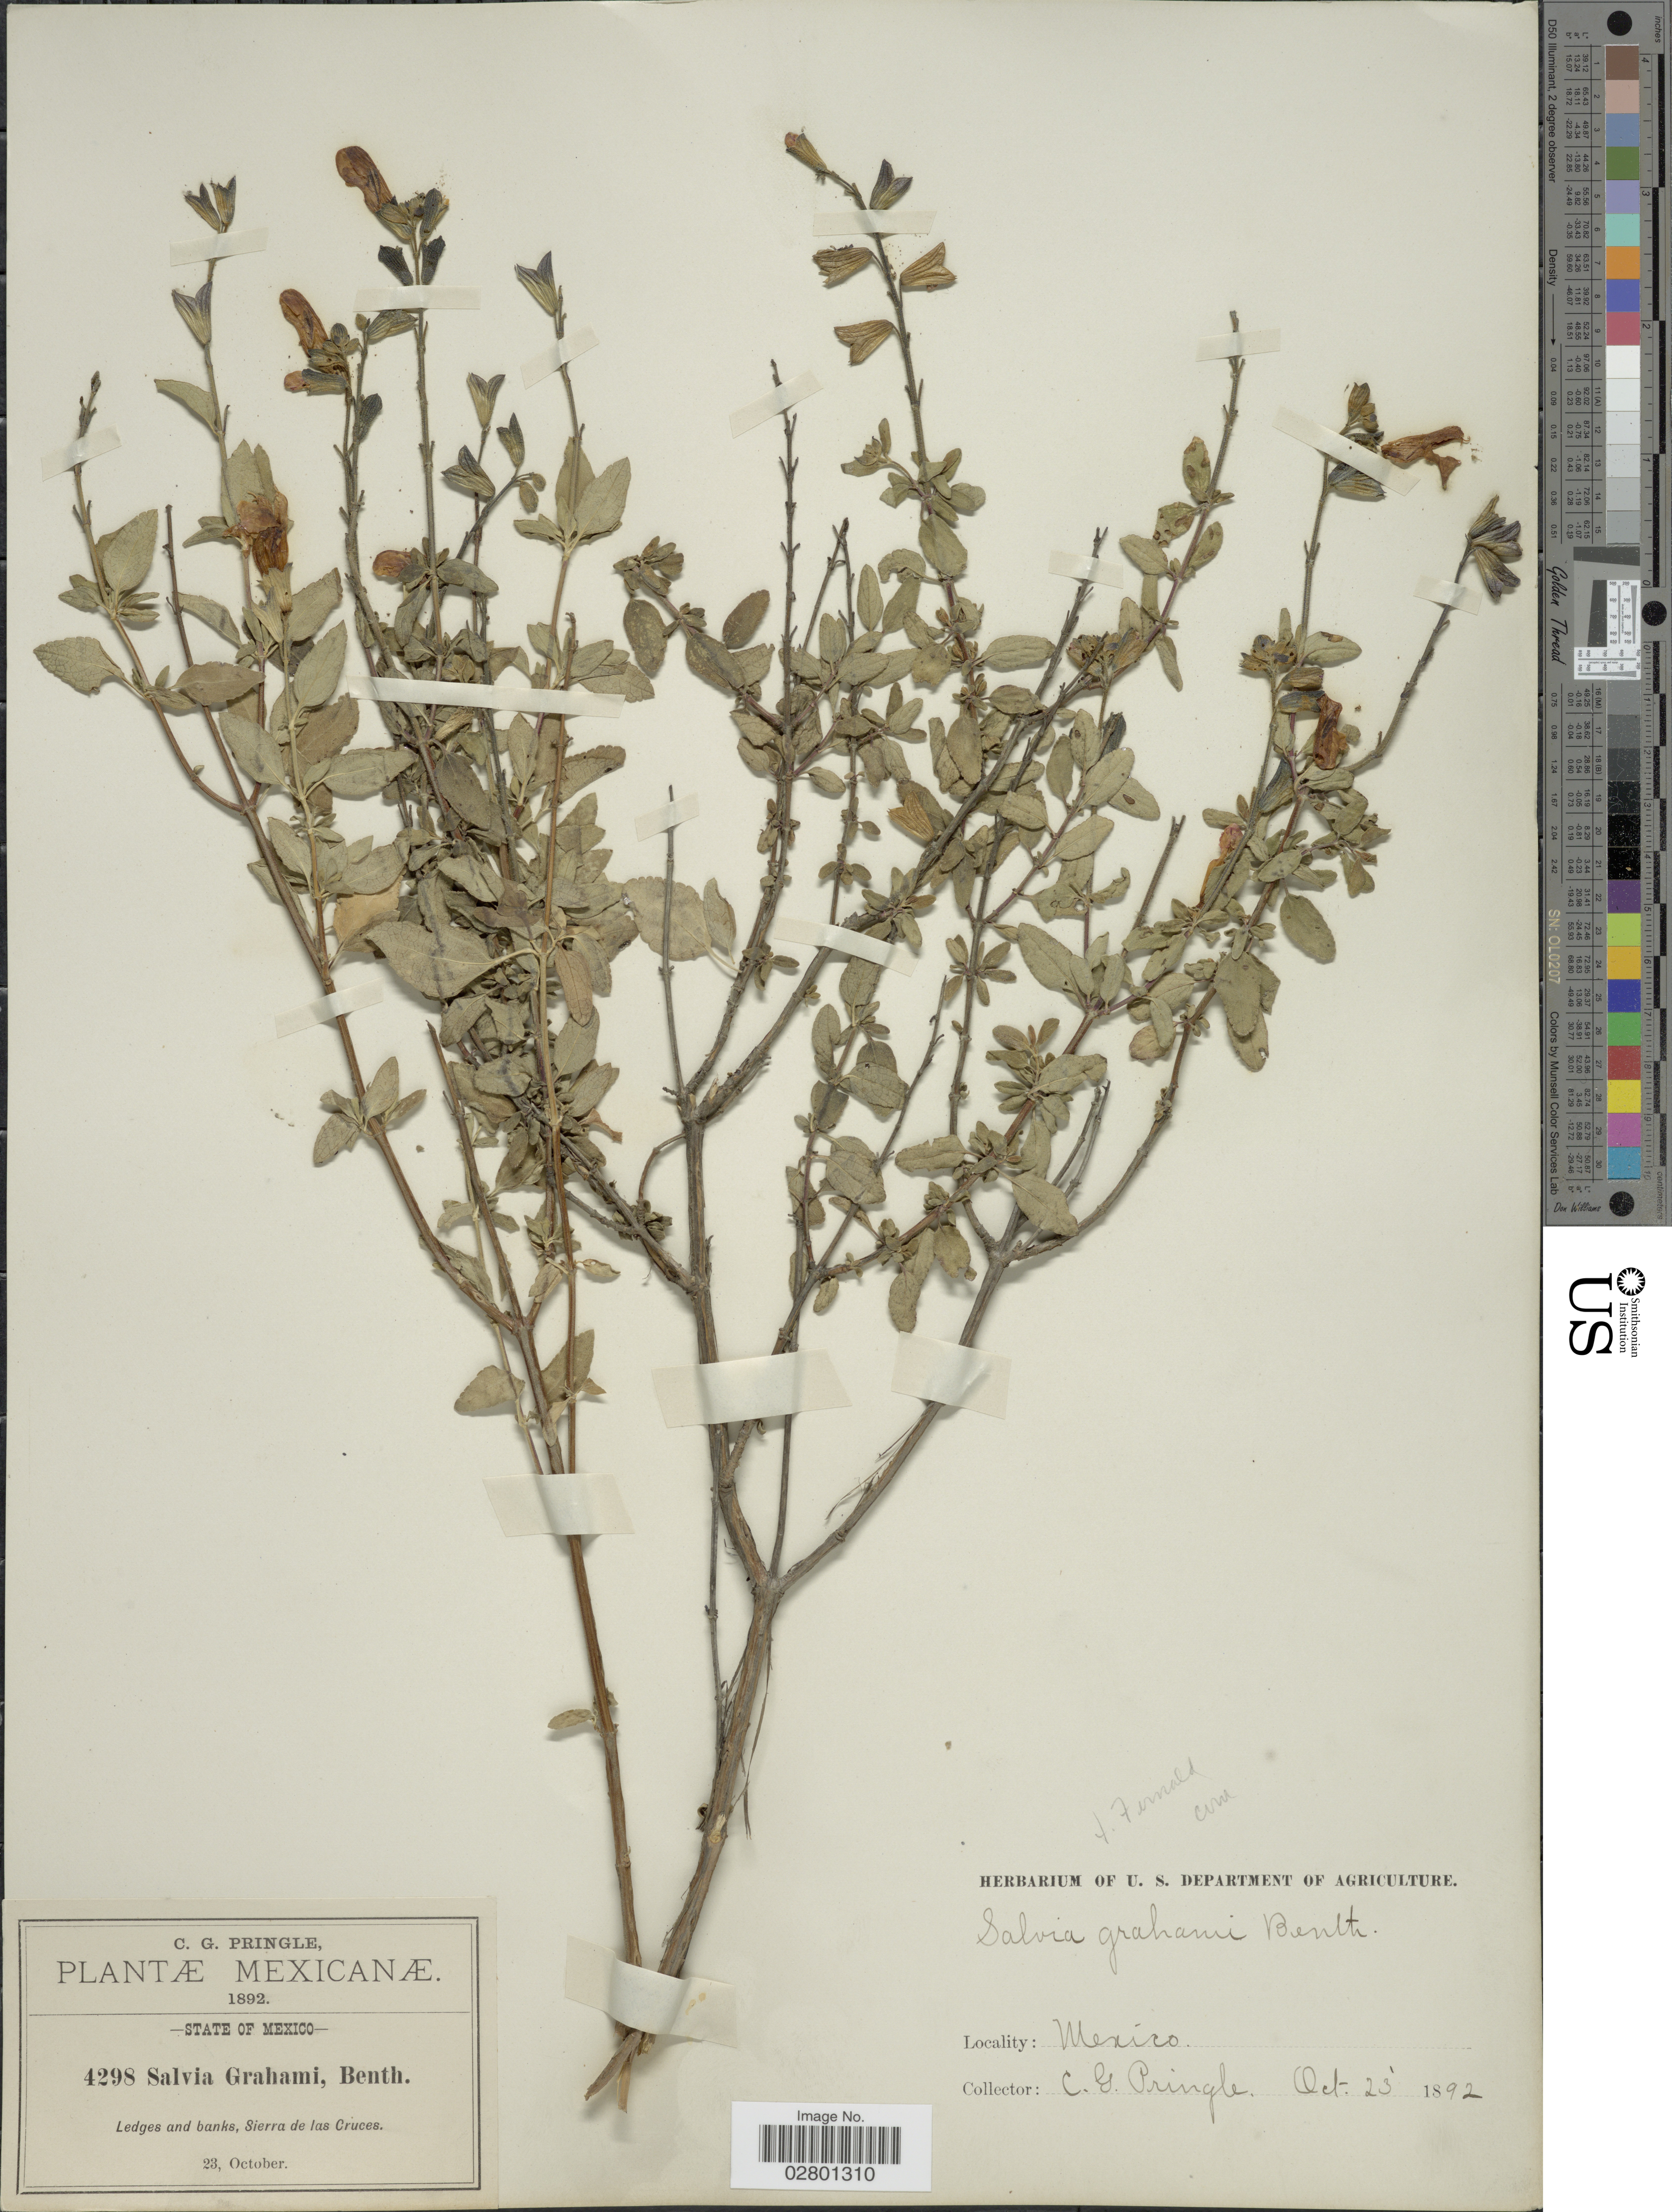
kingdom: Plantae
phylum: Tracheophyta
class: Magnoliopsida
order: Lamiales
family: Lamiaceae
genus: Salvia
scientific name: Salvia grahami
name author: Benth.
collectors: C. G. Pringle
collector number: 4298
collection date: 1892-10-23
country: Mexico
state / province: México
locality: Mexicanæ. Ledges and banks, Sierra de las Cruces.